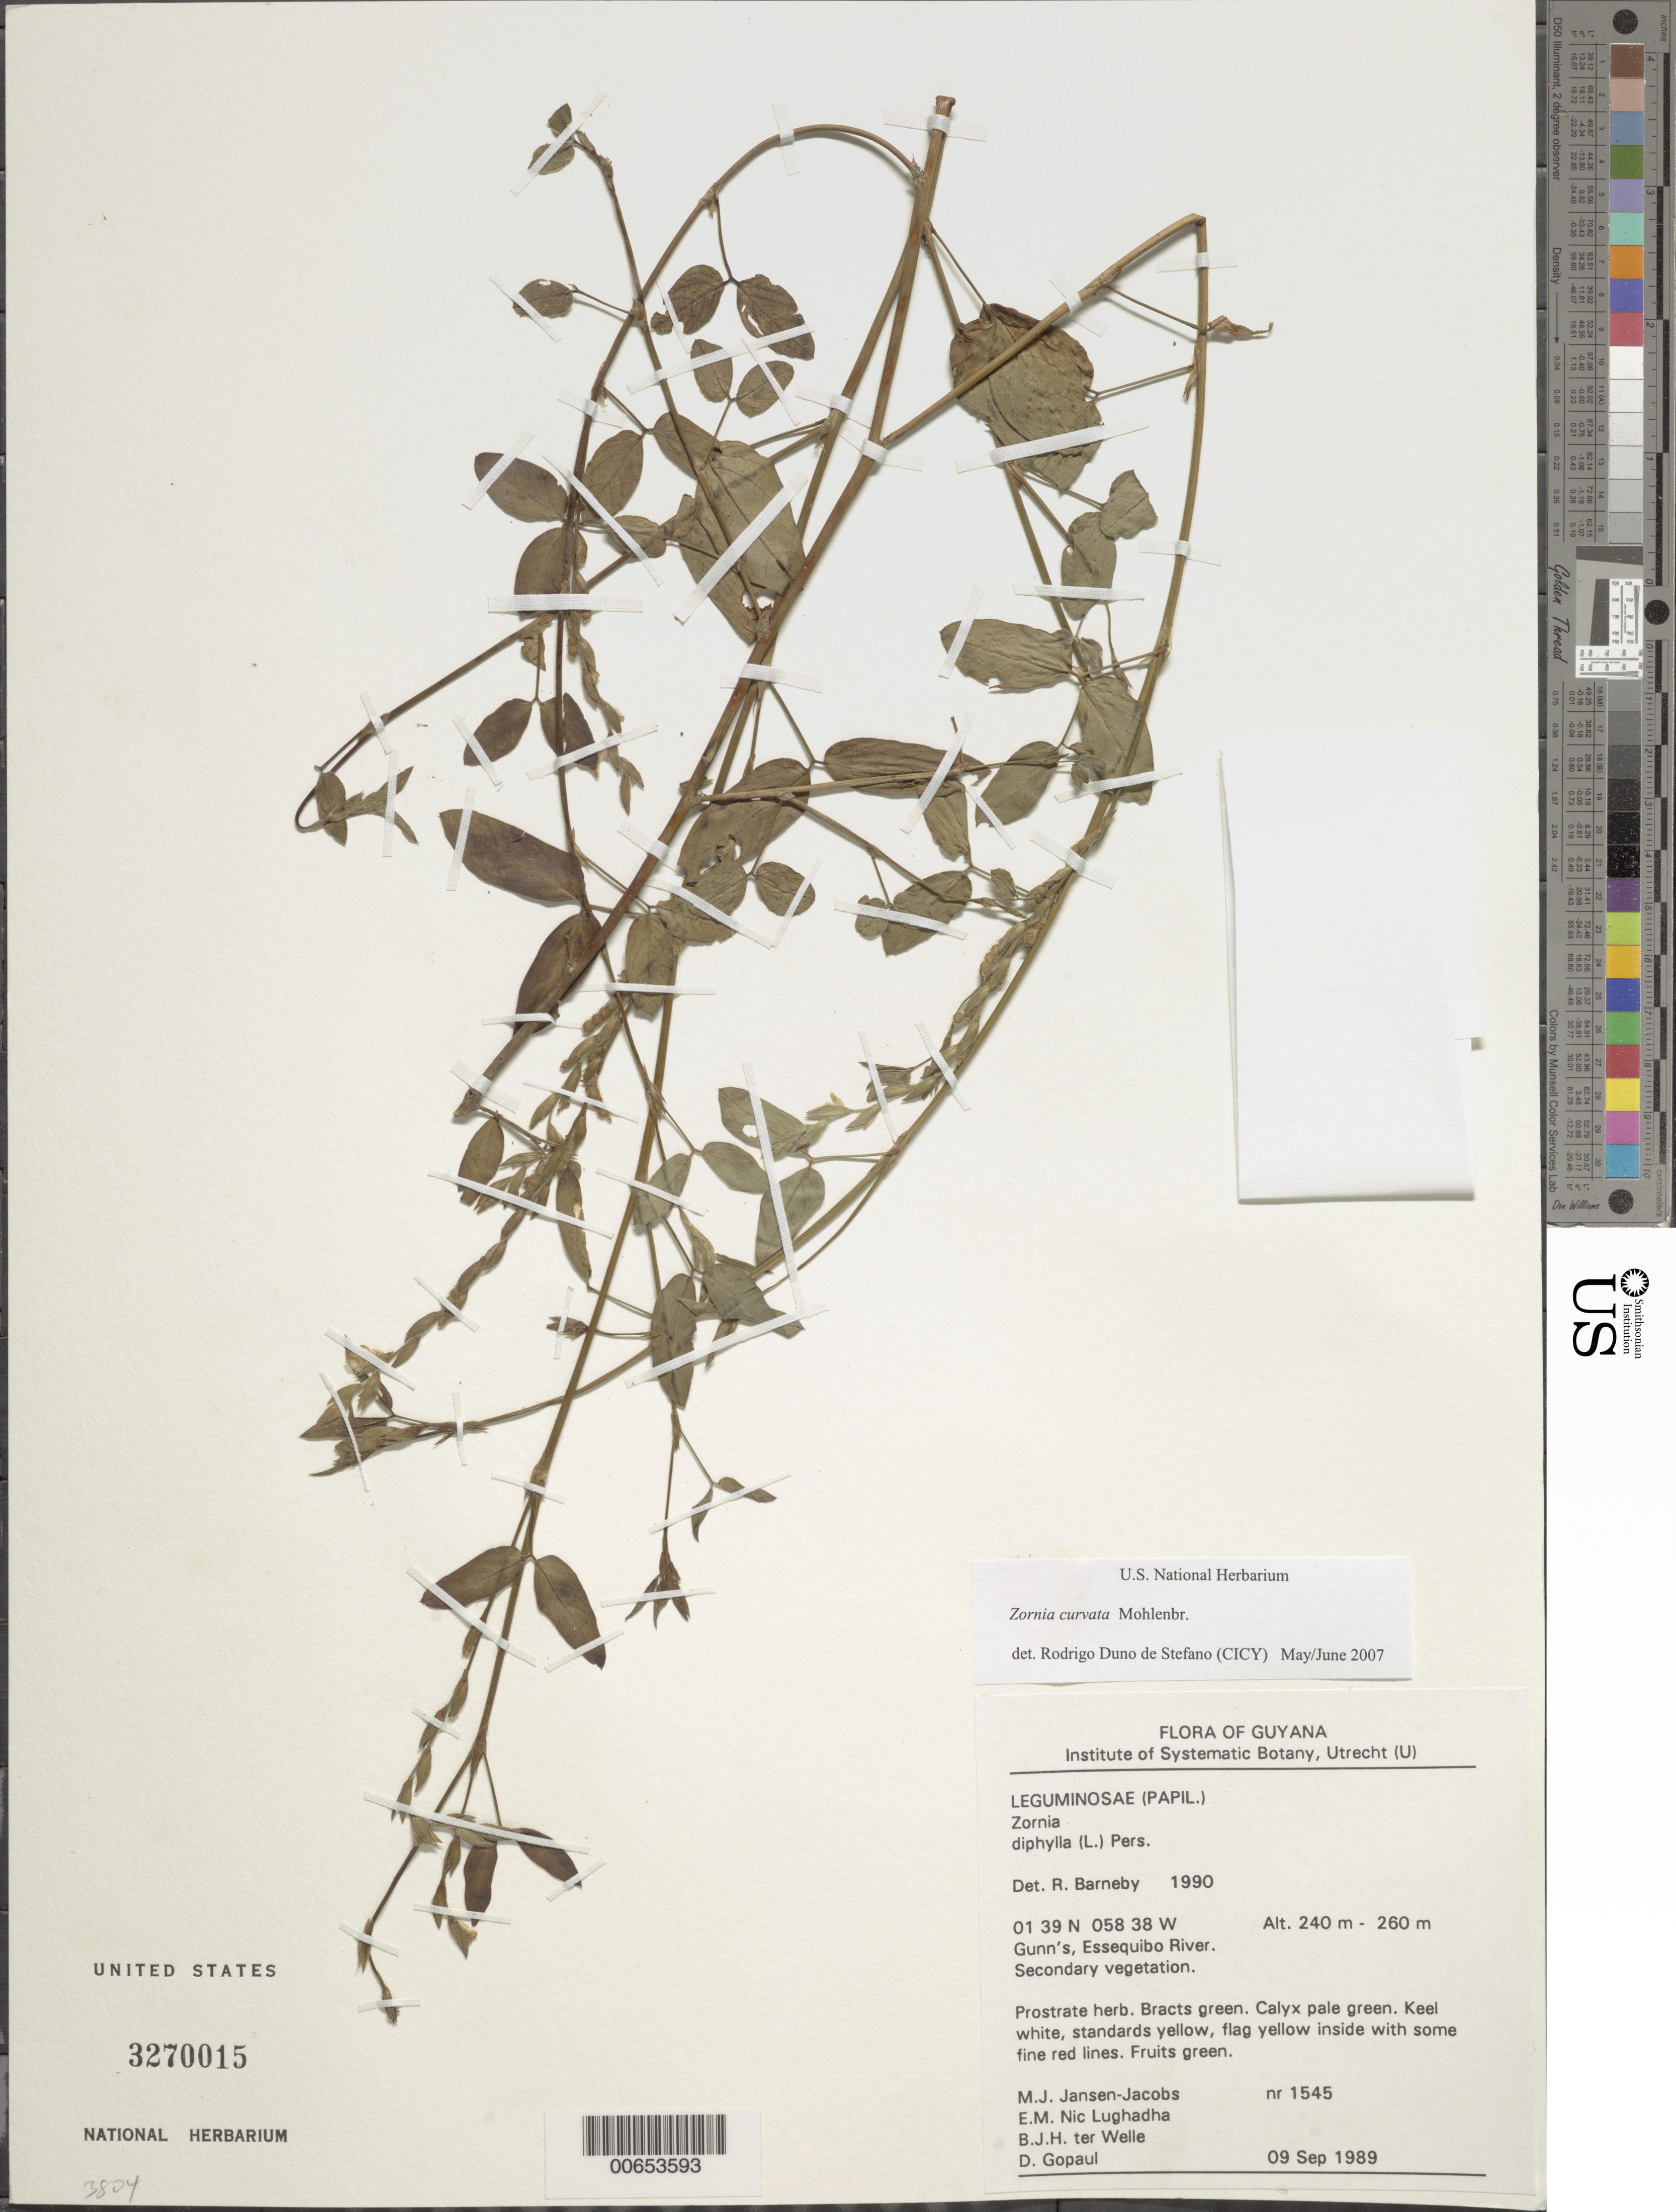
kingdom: Plantae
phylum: Tracheophyta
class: Magnoliopsida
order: Fabales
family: Fabaceae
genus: Zornia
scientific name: Zornia curvata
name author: Mohlenbr.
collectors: M. J. Jansen-Jacobs, E. Nic Lughadha, B. Welle & D. Gopaul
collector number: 1545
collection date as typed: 9-Sep-89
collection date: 1989-09-09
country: Guyana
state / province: U. Takutu-U. Essequibo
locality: Gunn's, Essequibo River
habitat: Secondary vegetation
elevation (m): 240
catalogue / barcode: US 3270015